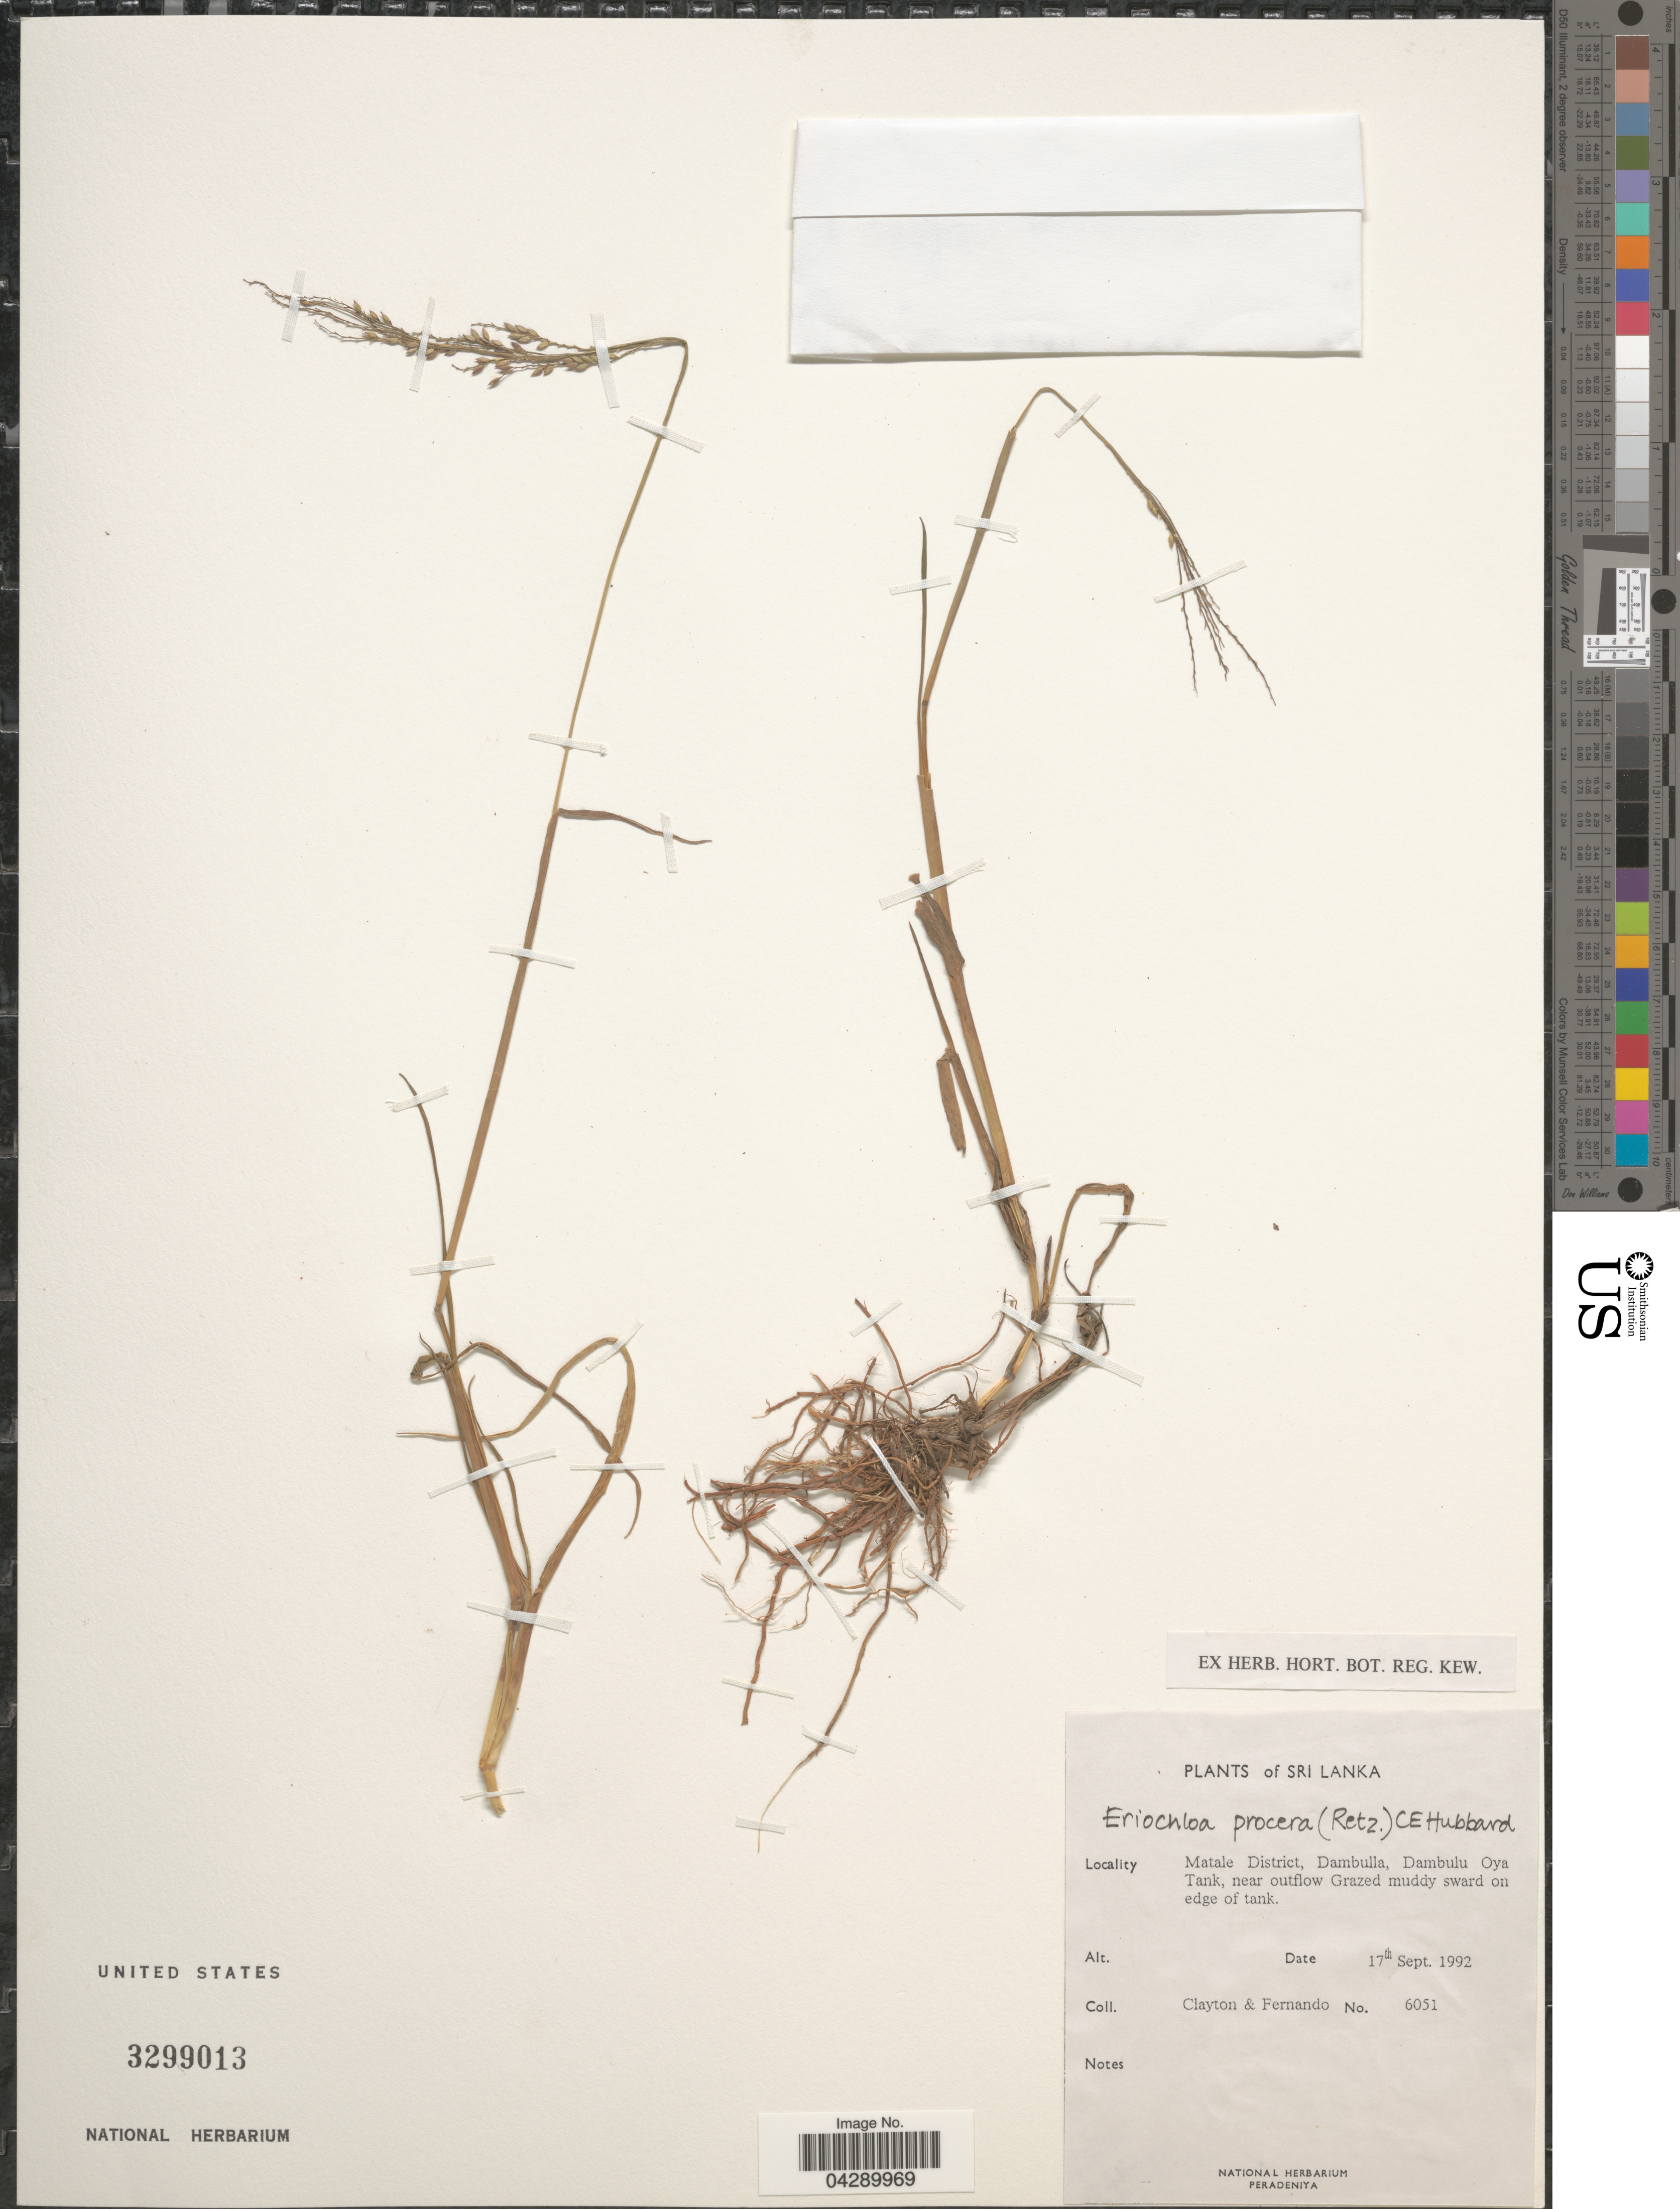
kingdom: Plantae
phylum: Tracheophyta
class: Liliopsida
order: Poales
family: Poaceae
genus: Eriochloa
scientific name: Eriochloa procera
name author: (Retz.) C.E. Hubb.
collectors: Clayton & -- Fernando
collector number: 6051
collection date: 1992-09-17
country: Sri Lanka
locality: Matale District, Dambulla, Dambulu Oya Tank, near outflow Grazed muddy sward on edge of tank.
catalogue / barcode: US 3299013